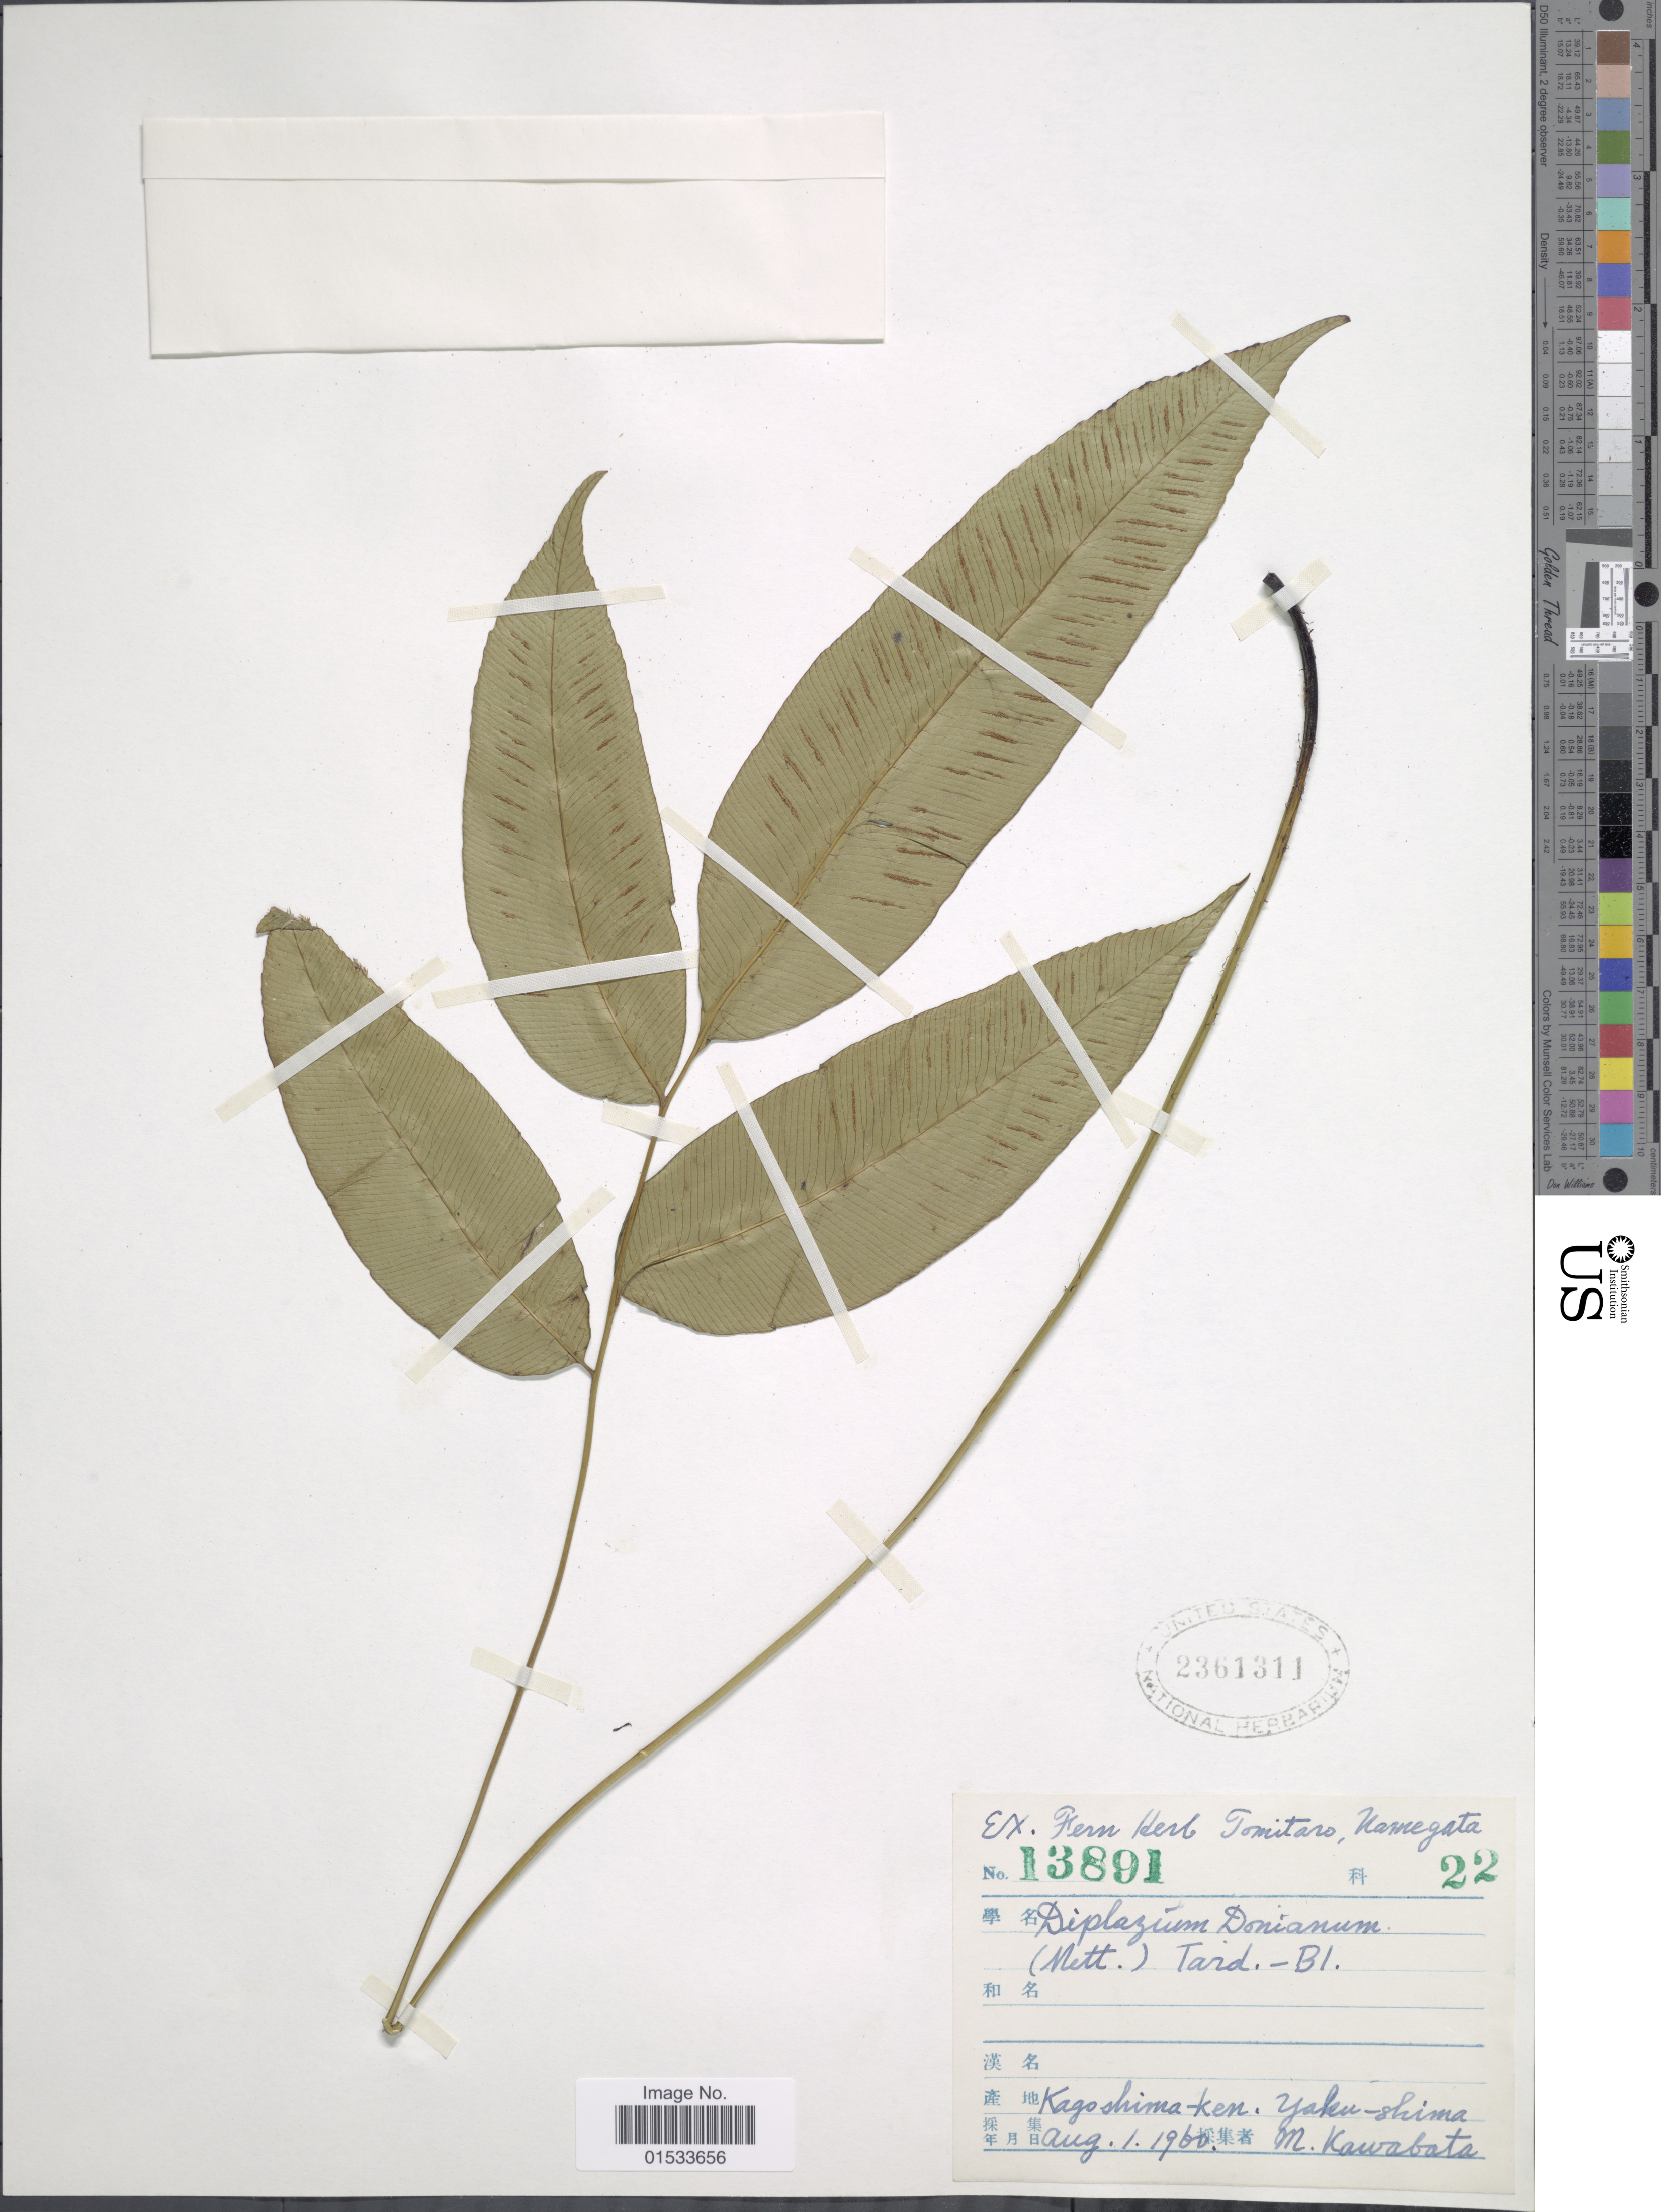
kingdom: Plantae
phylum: Tracheophyta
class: Polypodiopsida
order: Polypodiales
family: Athyriaceae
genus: Diplazium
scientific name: Diplazium donianum var. donianum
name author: (Mett.) Tardieu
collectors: M. Kawabata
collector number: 13891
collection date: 1960-08-01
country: Japan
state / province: Kagosima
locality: Kagoshima-ken, Yaku-shima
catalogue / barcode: US 2361311